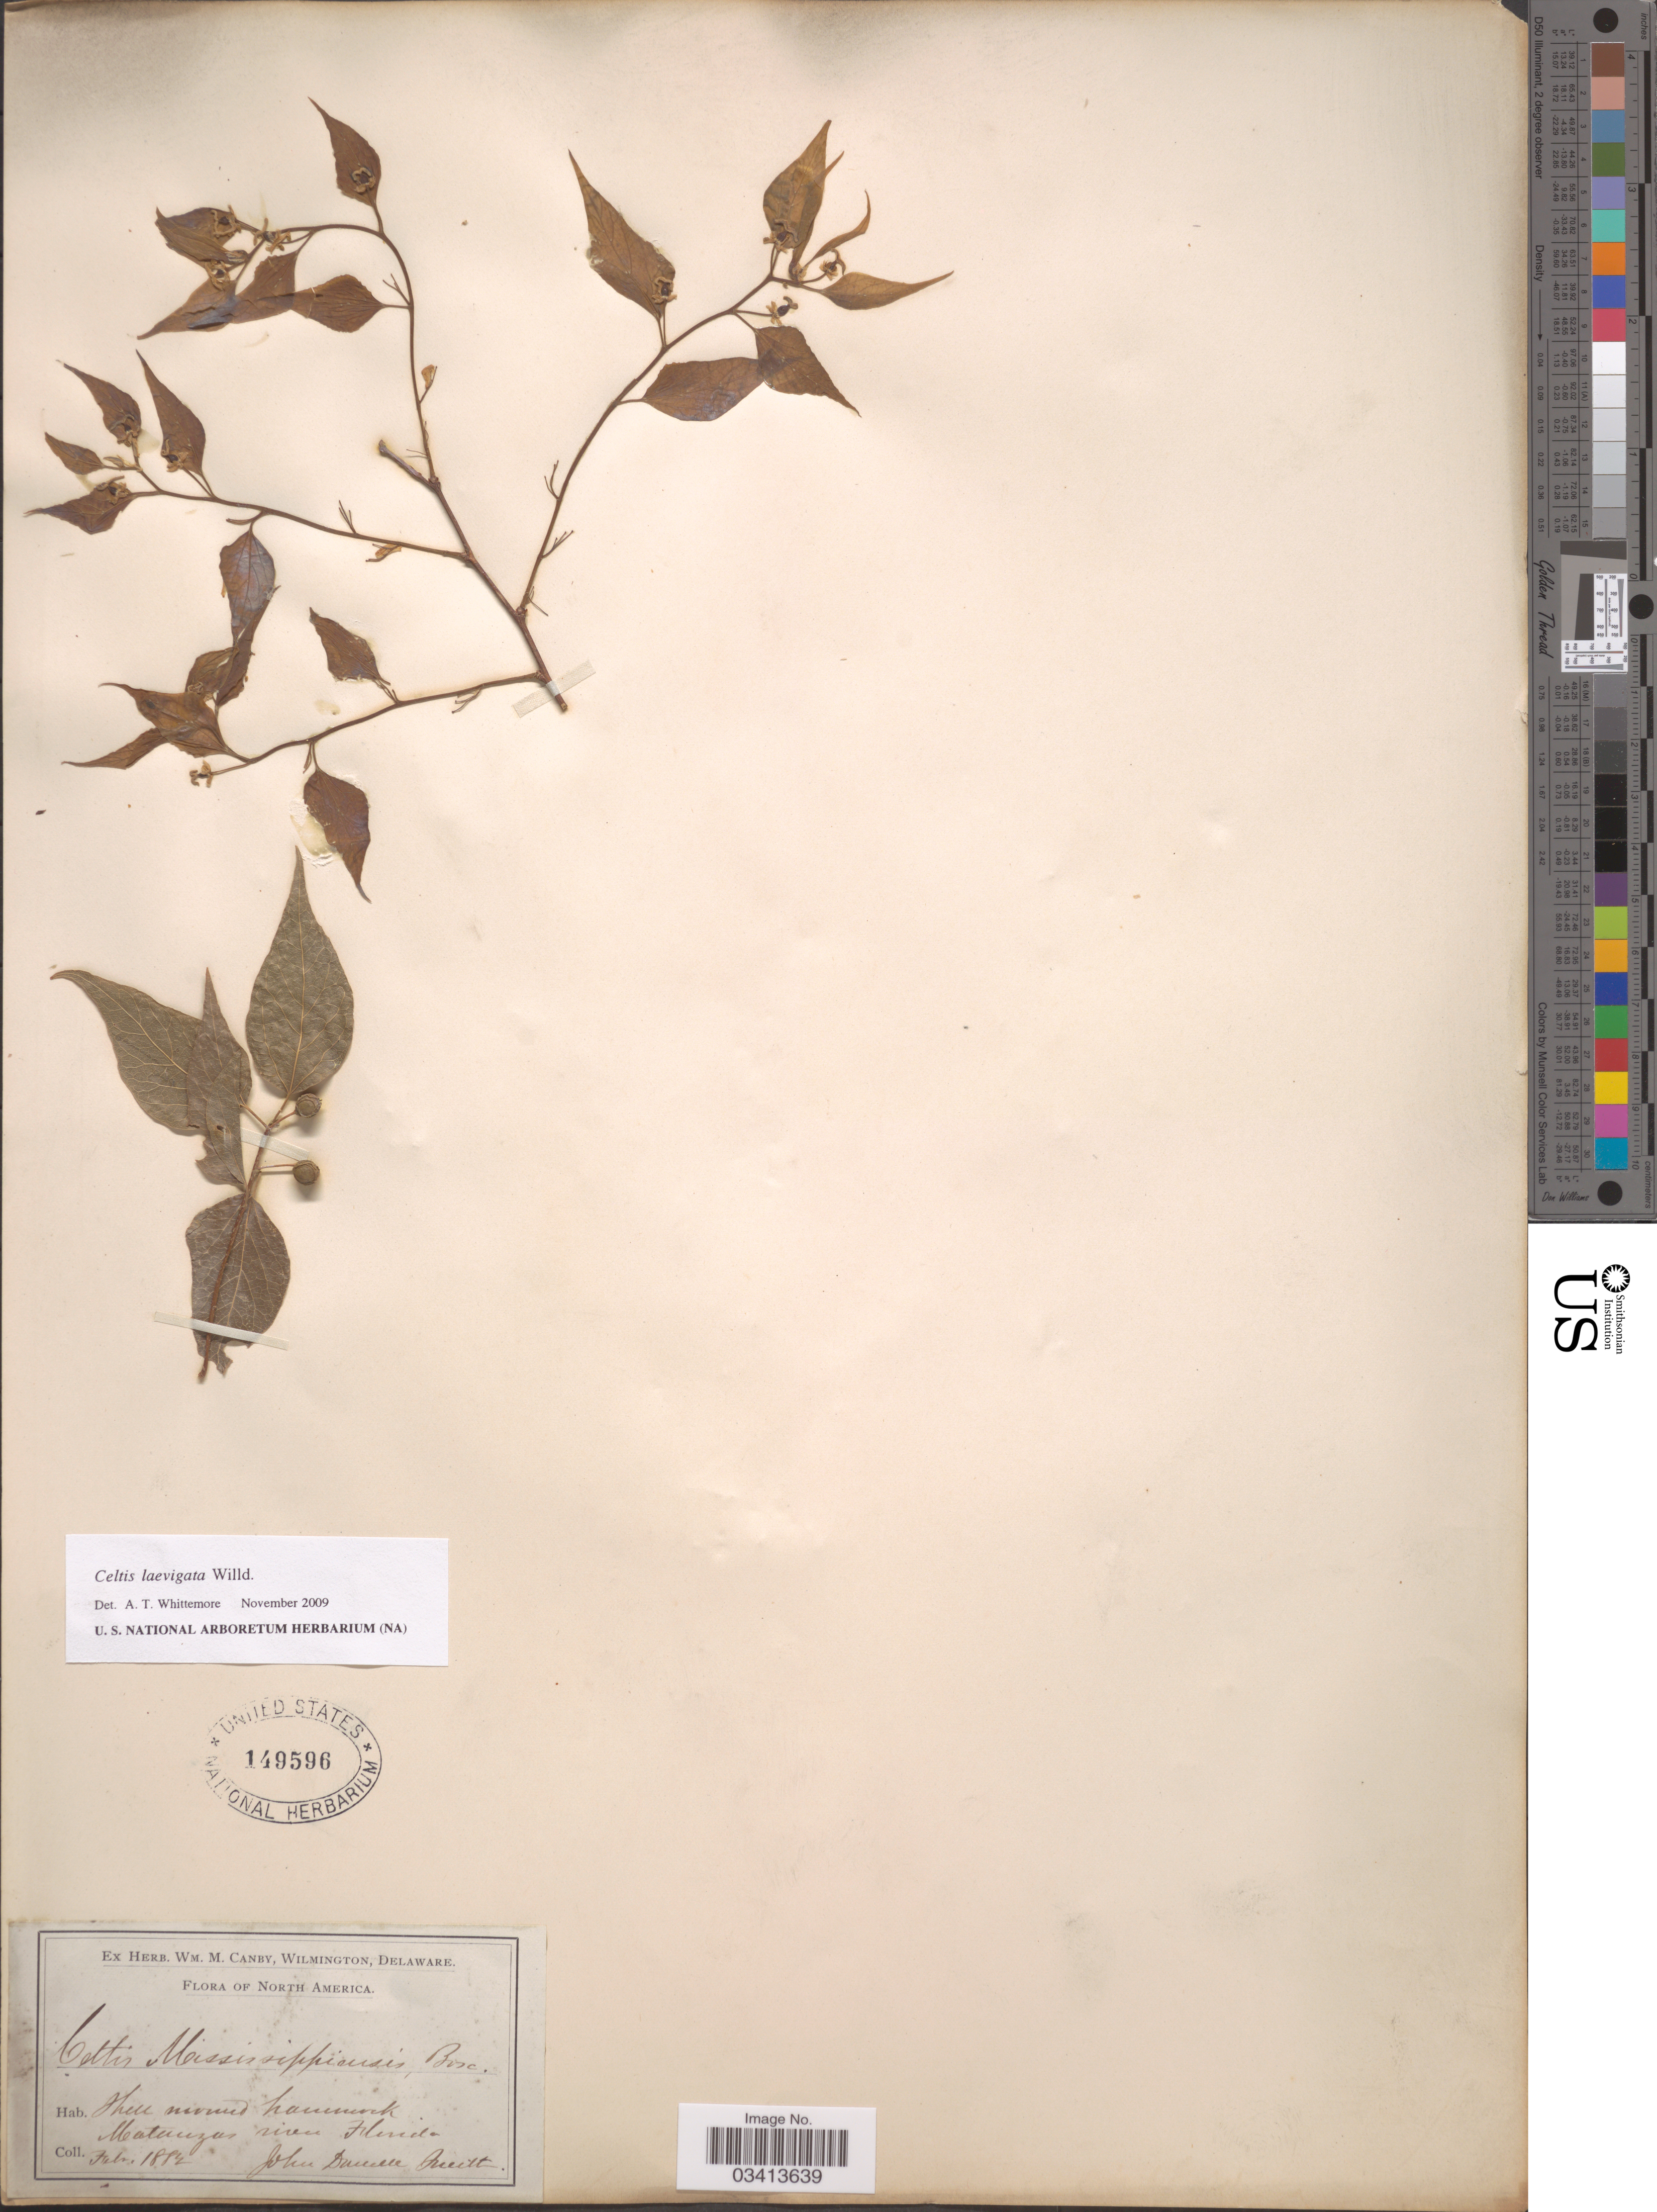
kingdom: Plantae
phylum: Tracheophyta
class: Magnoliopsida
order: Rosales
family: Cannabaceae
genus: Celtis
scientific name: Celtis laevigata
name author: Willd.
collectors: J. Donnell Smith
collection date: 1884-02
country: United States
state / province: Florida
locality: Matanzas river.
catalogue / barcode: US 149596